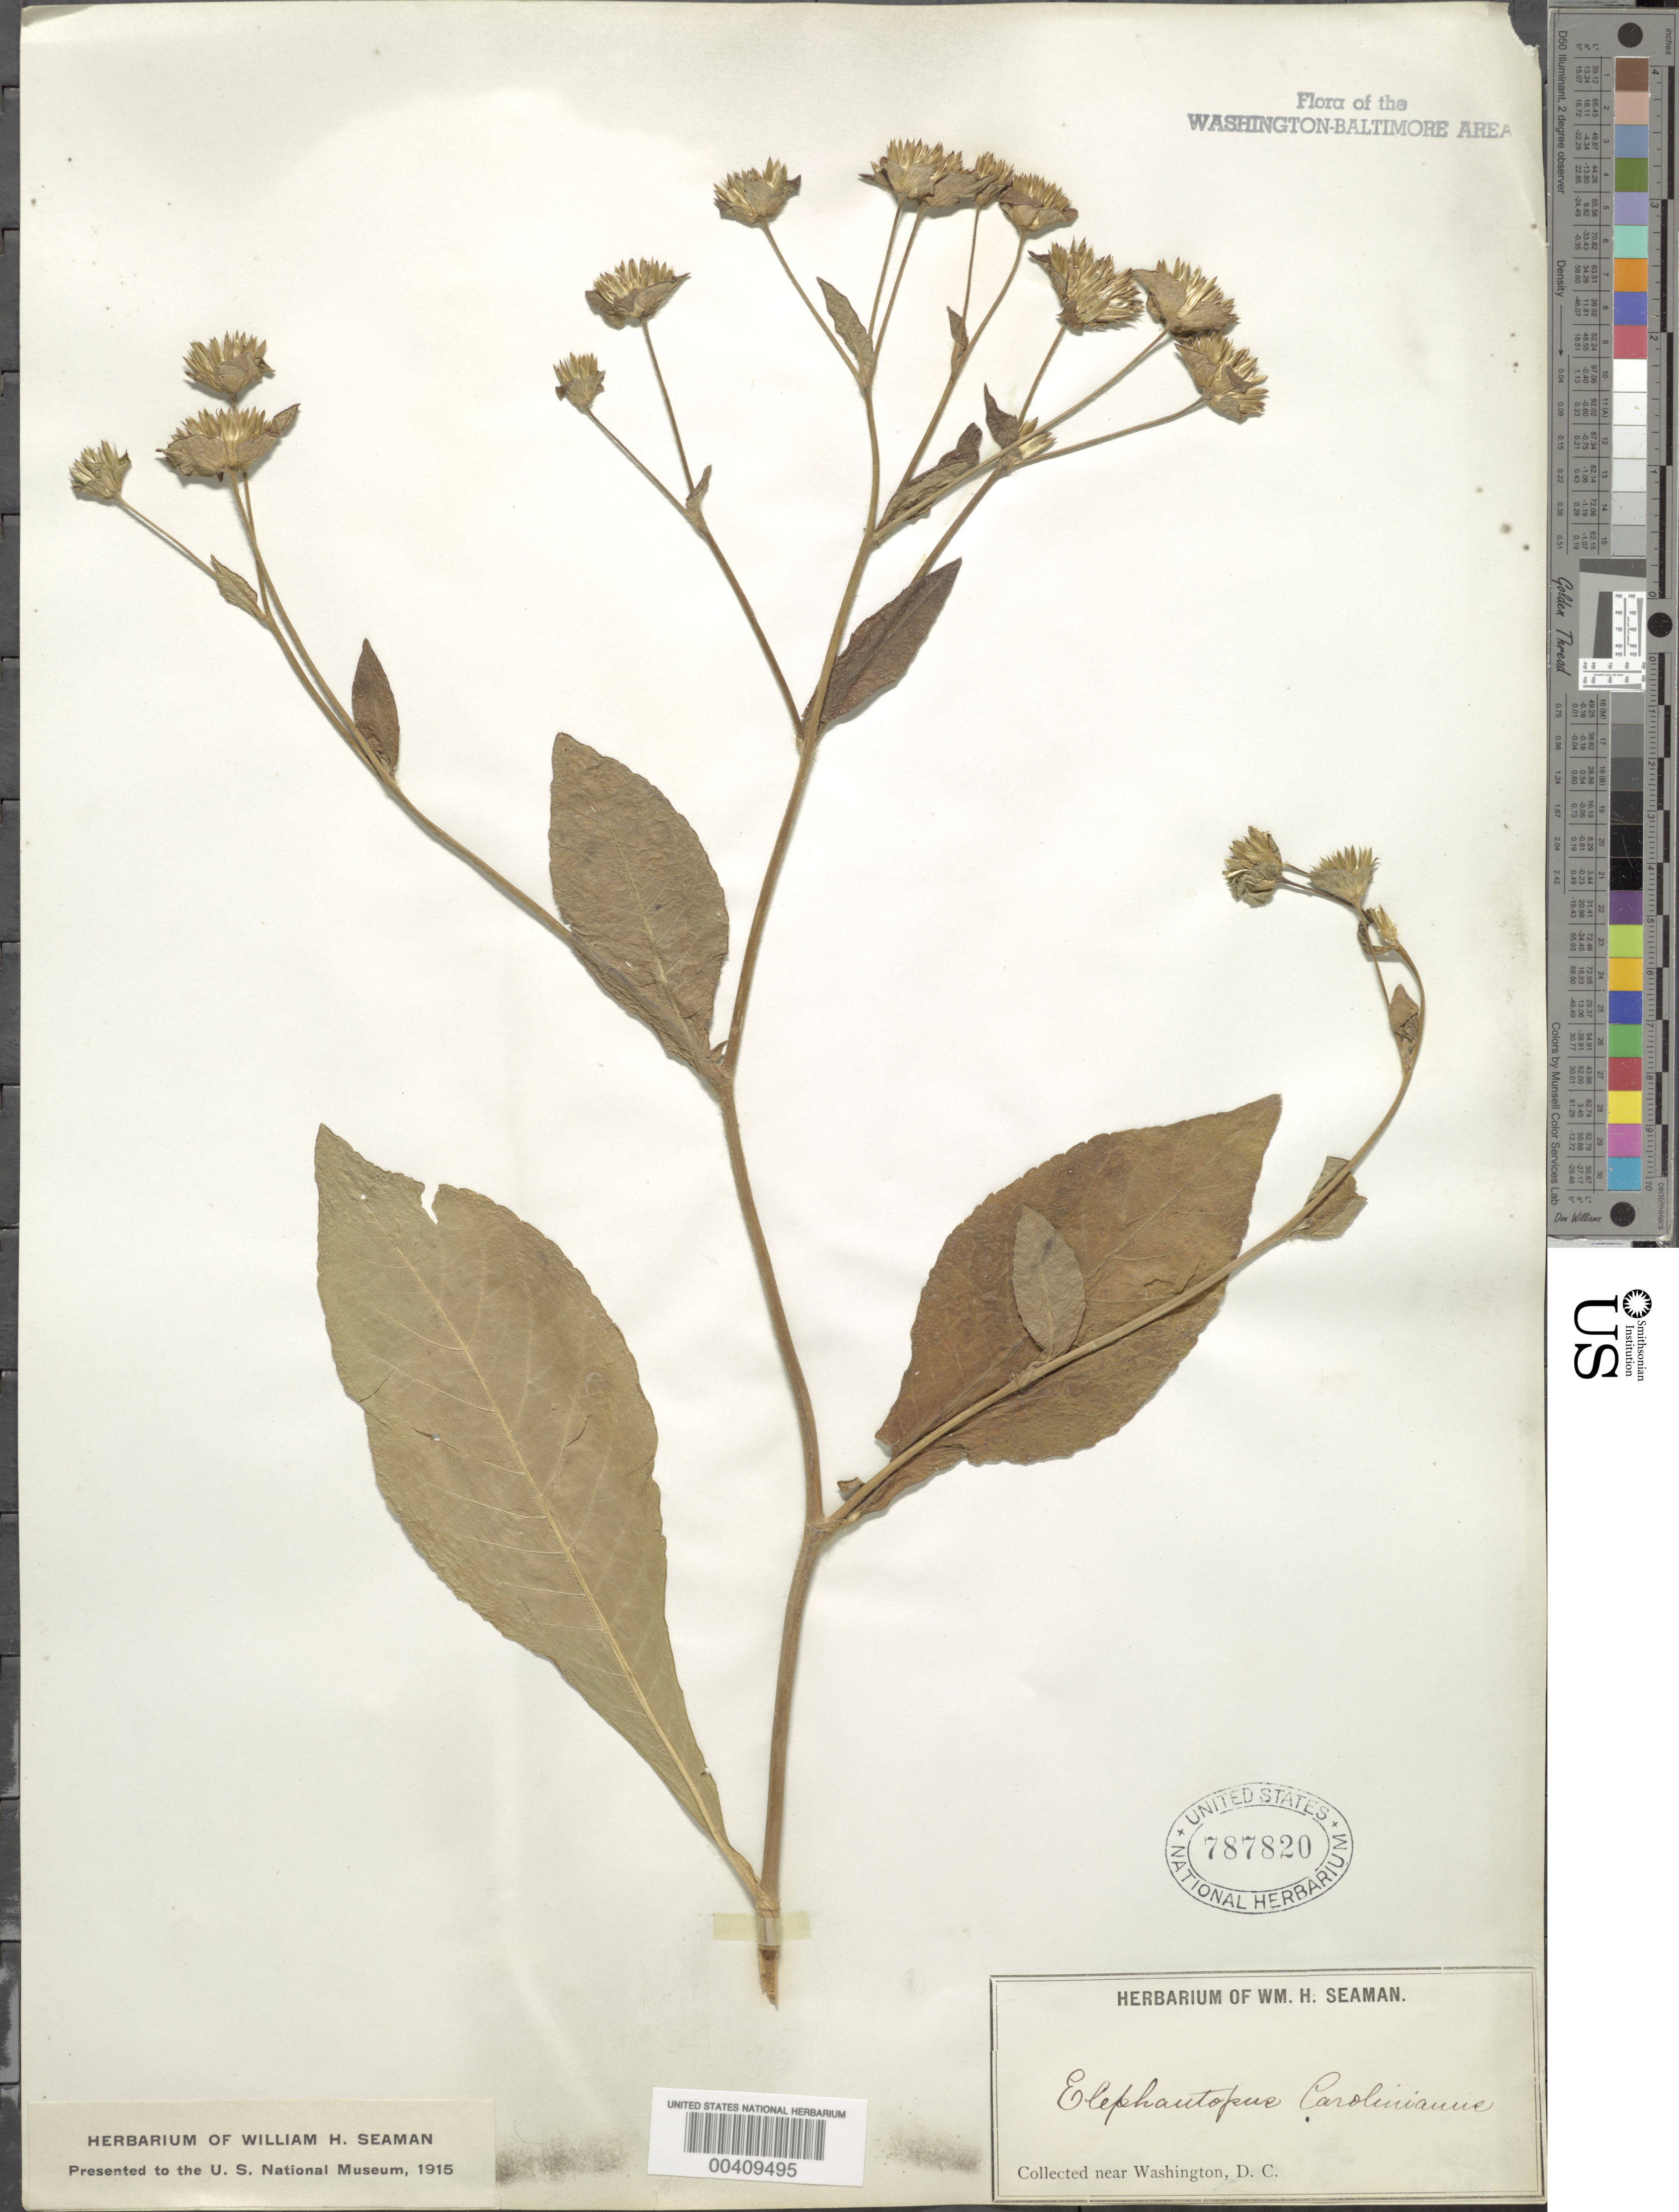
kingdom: Plantae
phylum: Tracheophyta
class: Magnoliopsida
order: Asterales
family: Asteraceae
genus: Elephantopus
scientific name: Elephantopus carolinianus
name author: Raeusch.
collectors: W. Seaman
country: United States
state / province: District of Columbia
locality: Washington DC Area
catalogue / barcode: US 787820